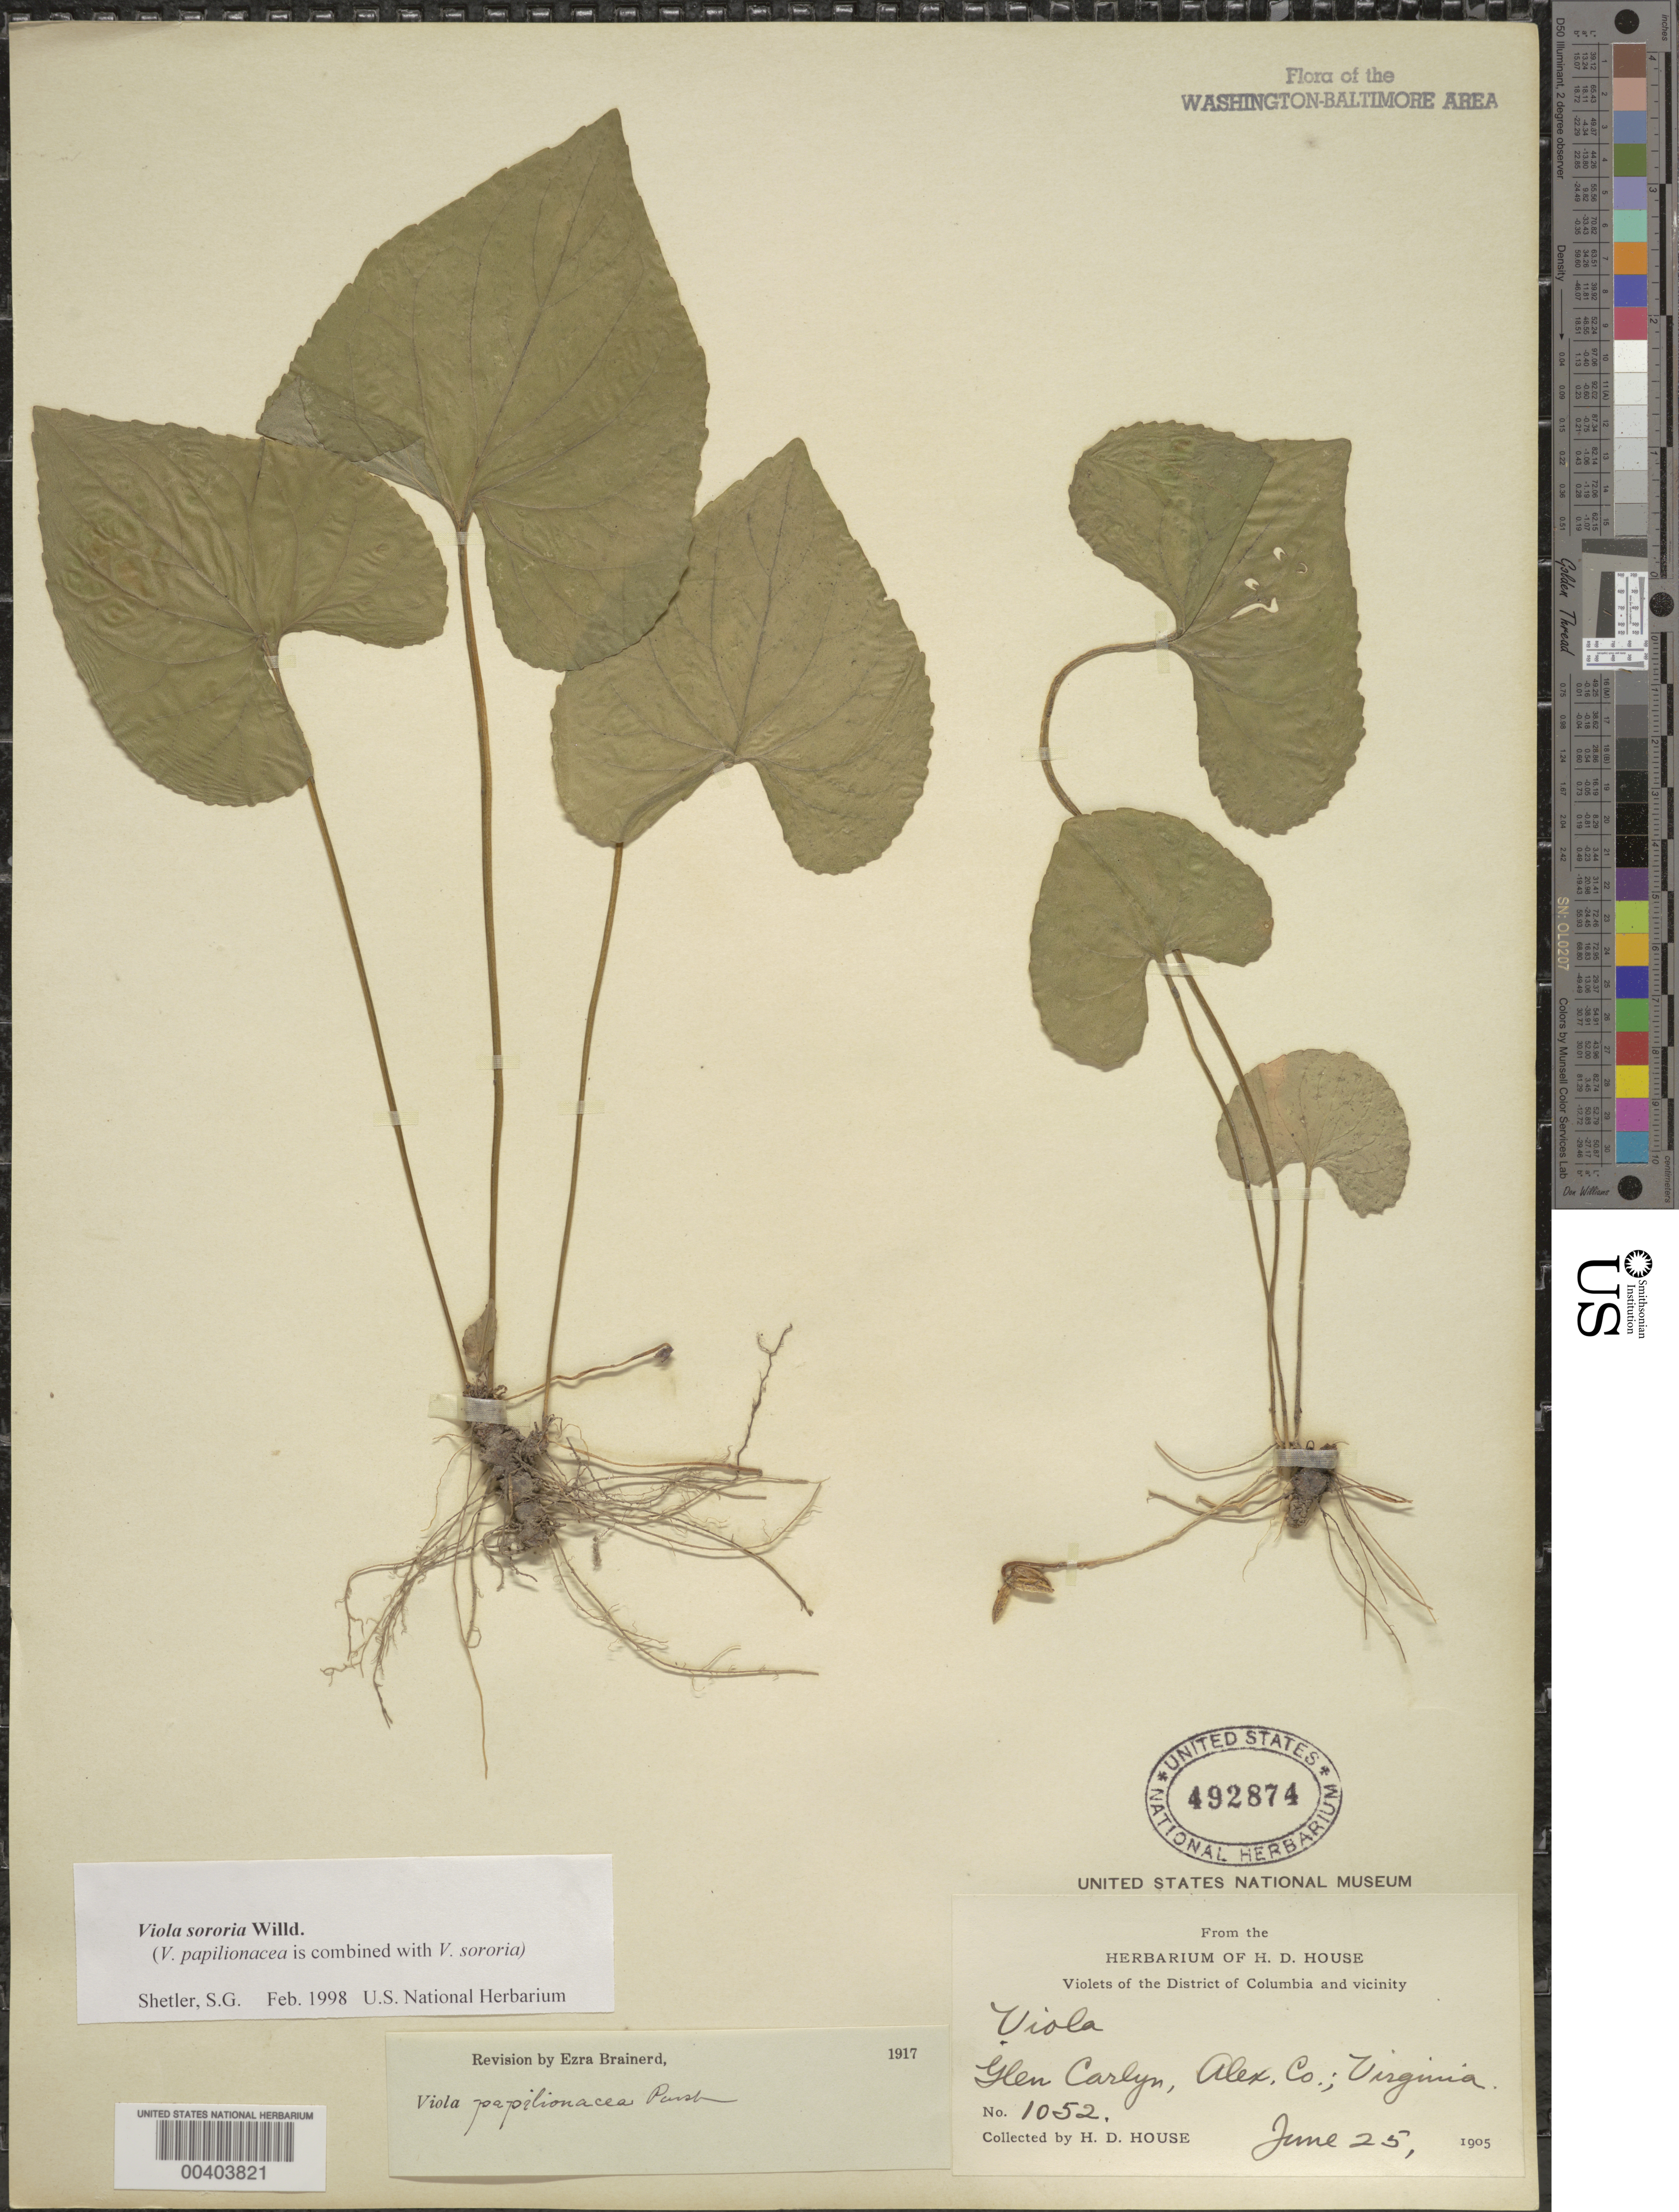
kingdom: Plantae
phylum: Tracheophyta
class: Magnoliopsida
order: Malpighiales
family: Violaceae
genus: Viola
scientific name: Viola sororia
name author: Willd.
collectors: H. D. House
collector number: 1052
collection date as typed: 25 Jun 1905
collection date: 1905-06-25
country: United States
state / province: Virginia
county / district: Arlington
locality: Glen Carlyn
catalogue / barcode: US 492874